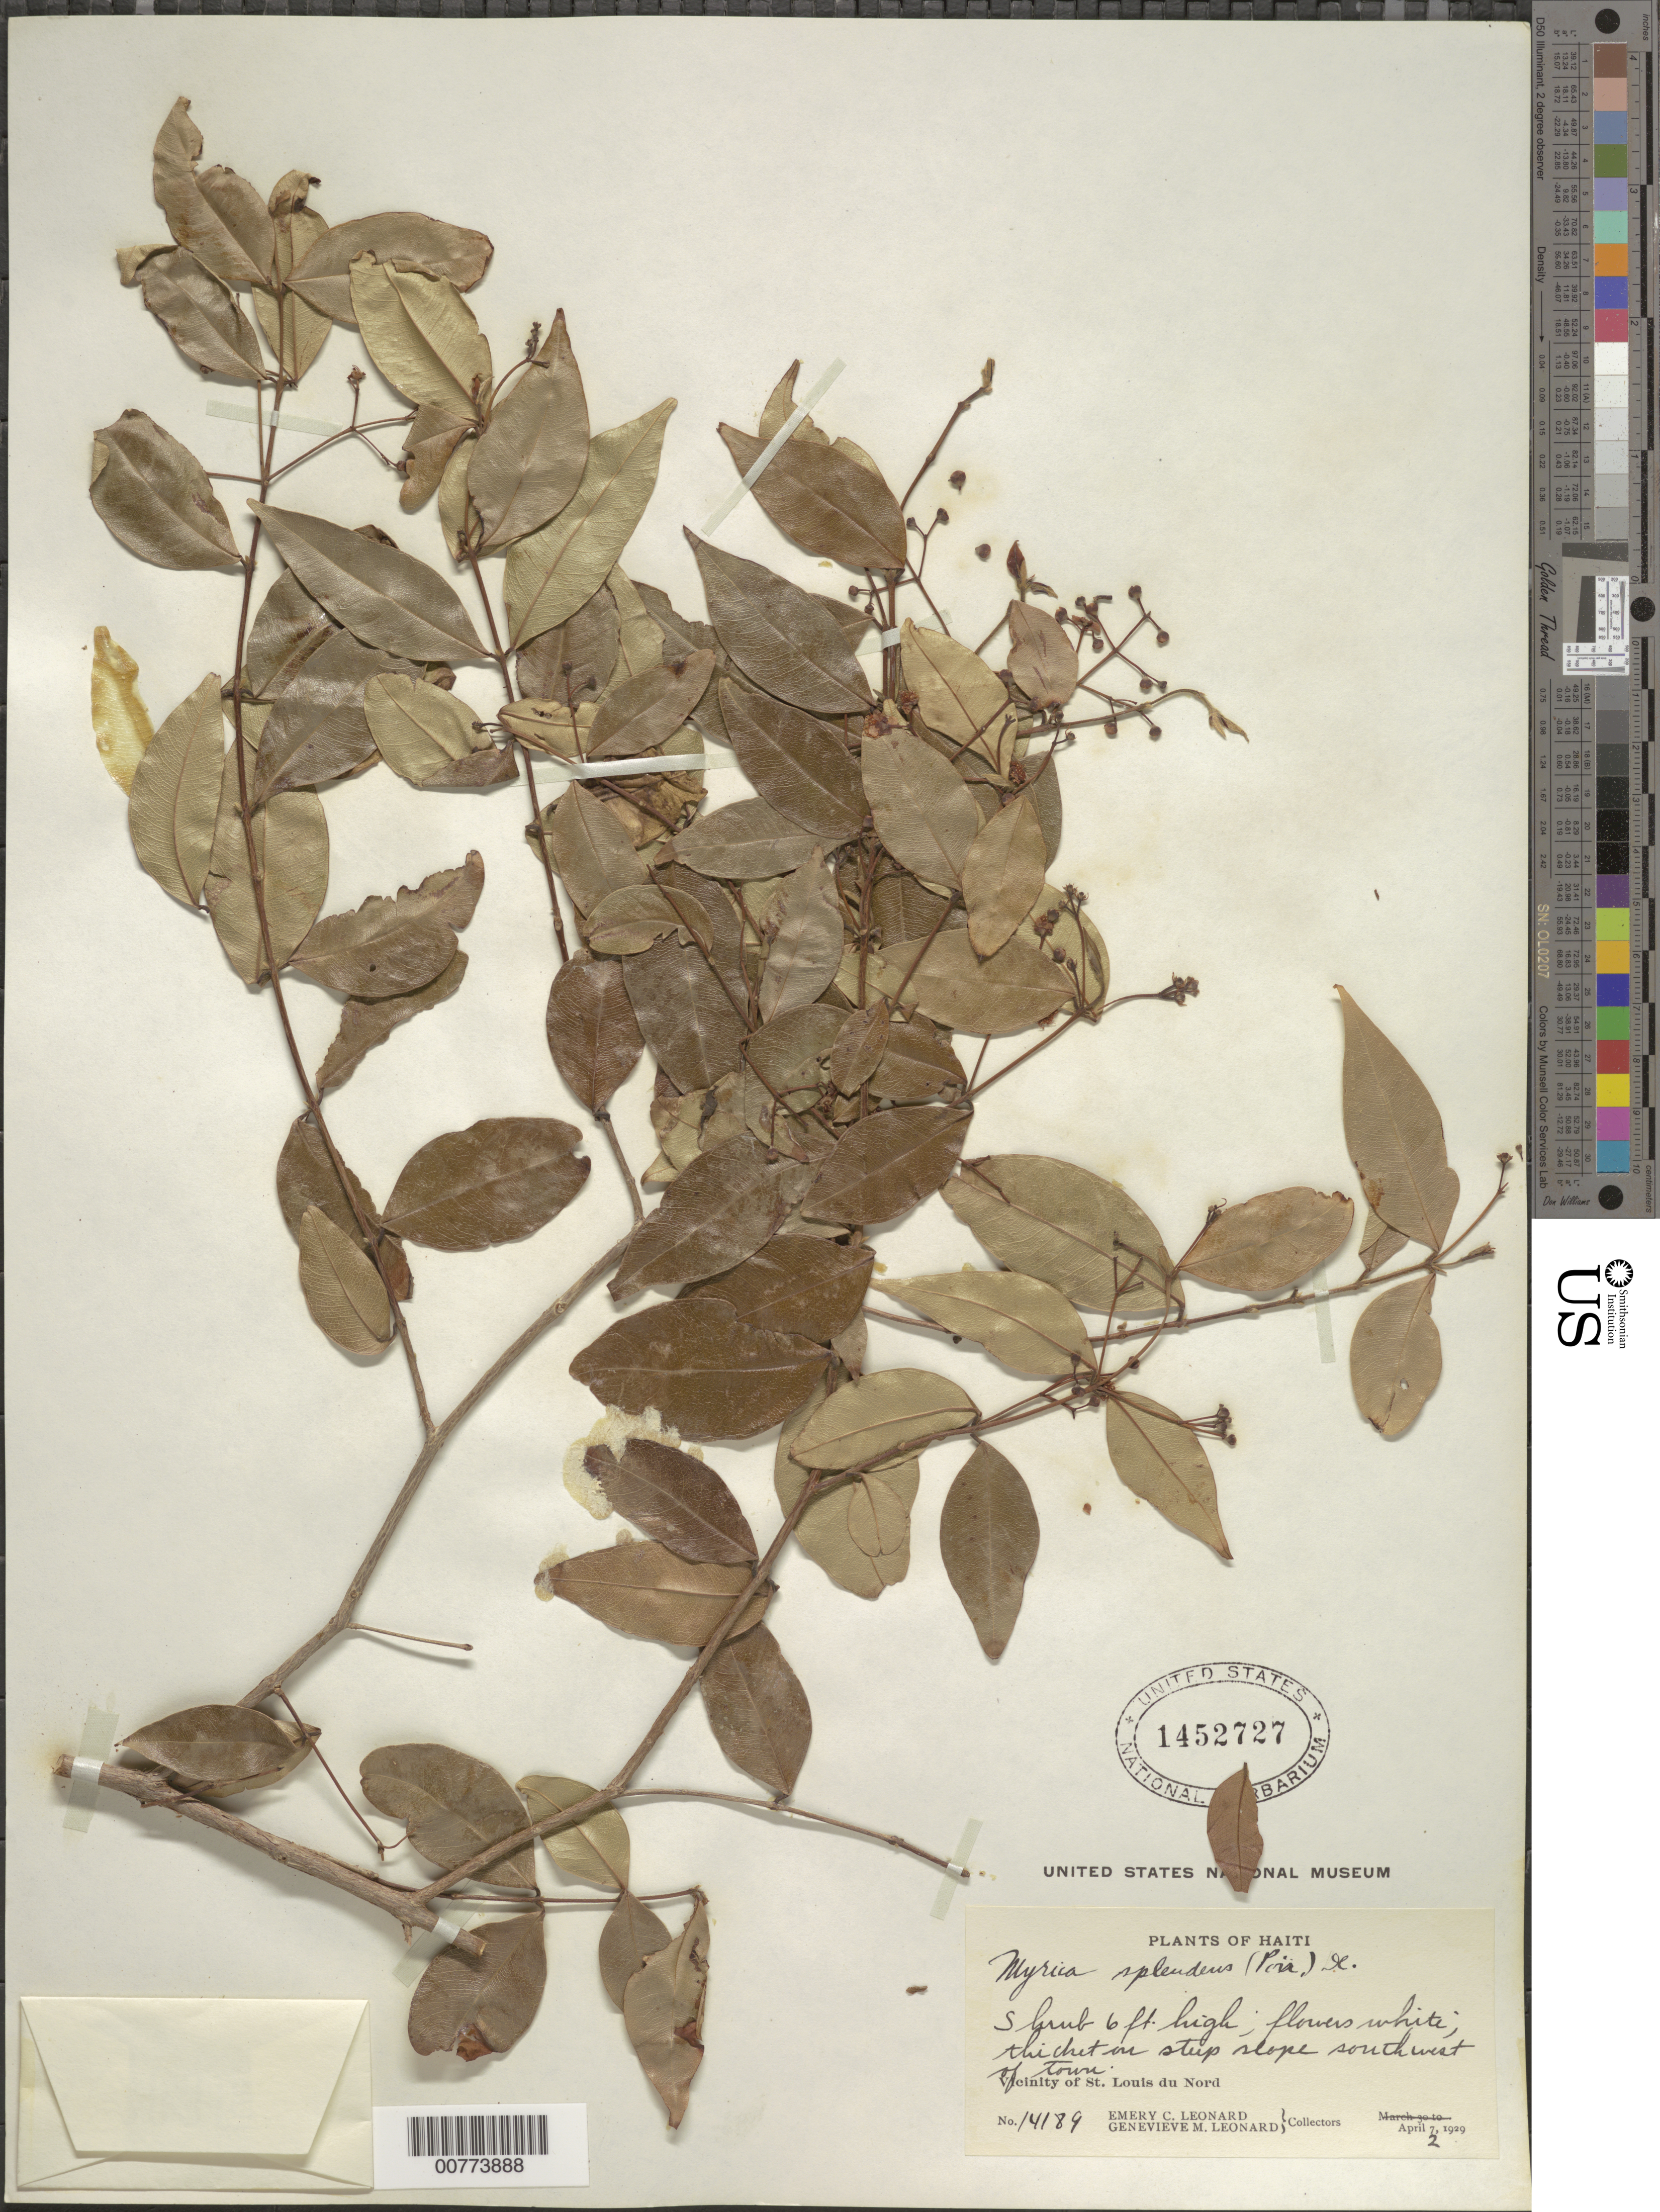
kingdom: Plantae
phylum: Tracheophyta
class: Magnoliopsida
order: Myrtales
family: Myrtaceae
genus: Myrcia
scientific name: Myrcia splendens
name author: (Sw.) DC.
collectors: E. C. Leonard & G. M. Leonard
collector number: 14189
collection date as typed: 02 Apr 1929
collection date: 1929-04-02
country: Haiti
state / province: Nord-Ouest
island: Hispaniola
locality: Vicinity of St. Louis du Nord, southwest of town.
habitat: Thicket on steep slope.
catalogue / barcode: US 1452727